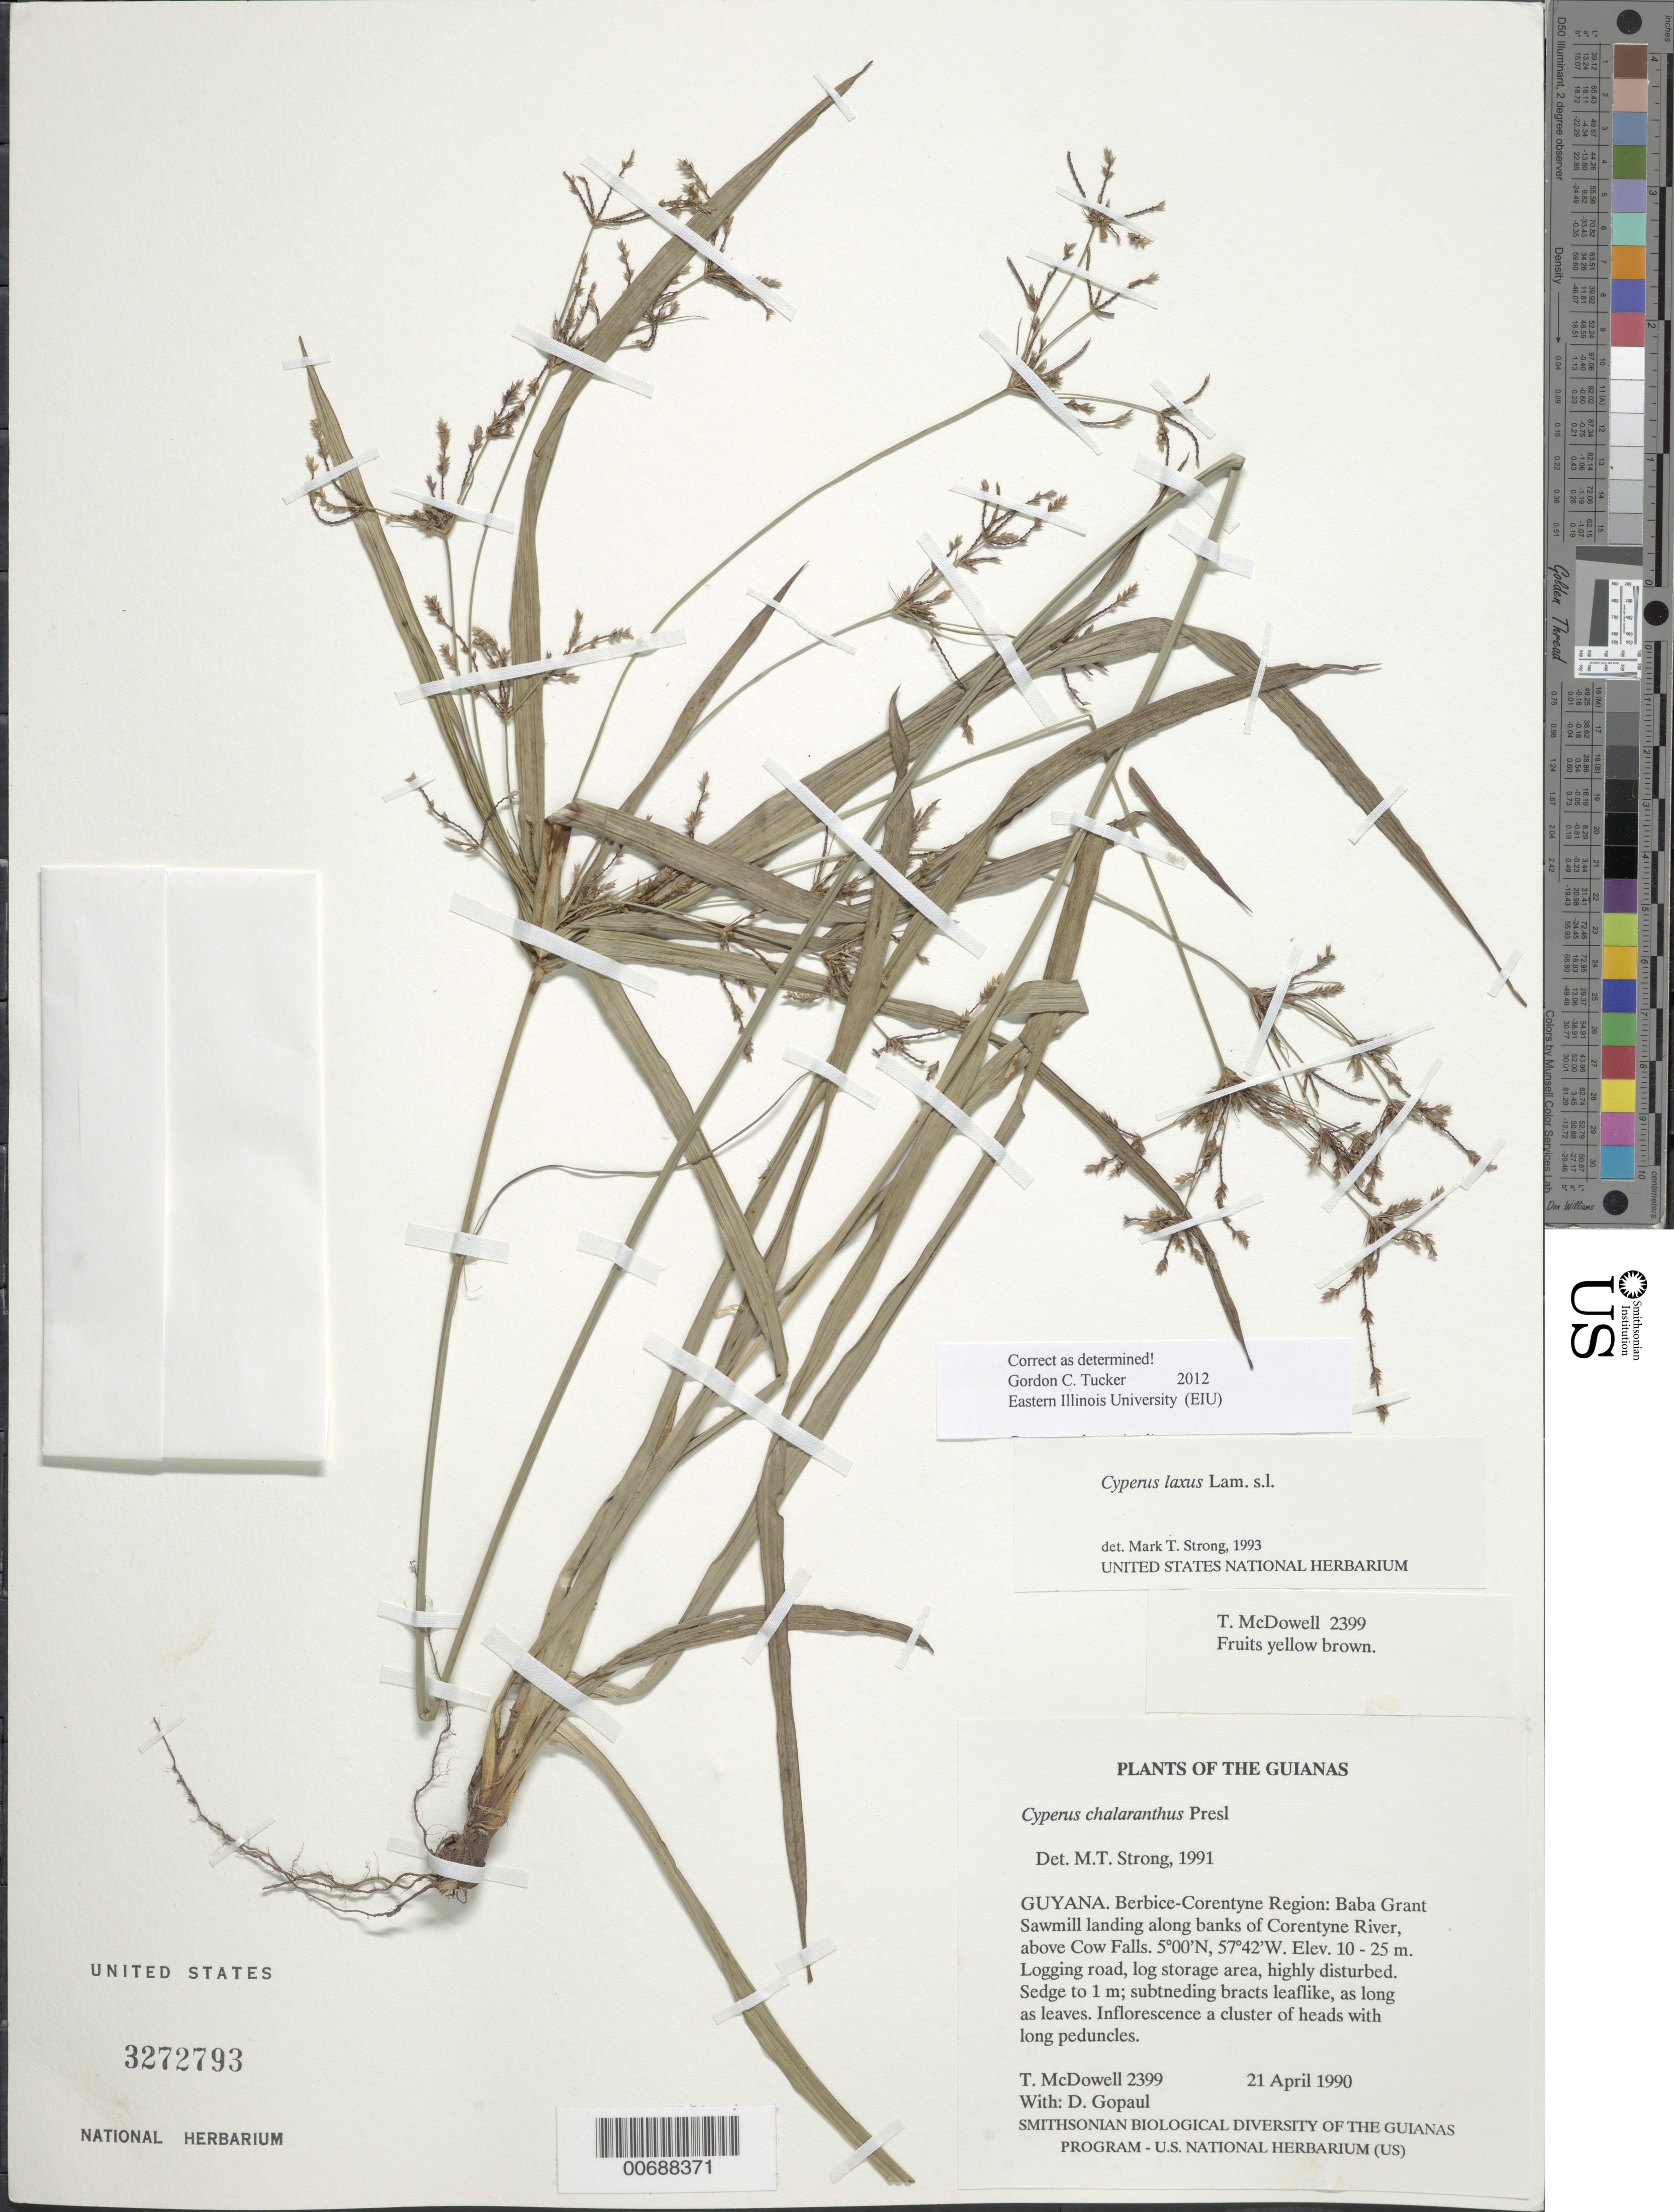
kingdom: Plantae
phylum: Tracheophyta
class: Liliopsida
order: Poales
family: Cyperaceae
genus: Cyperus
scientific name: Cyperus laxus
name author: Lam.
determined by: Tucker, G. C.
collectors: T. McDowell & D. Gopaul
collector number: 2399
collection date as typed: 21 April 1990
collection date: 1990-04-21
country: Guyana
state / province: E. Berbice-Corentyne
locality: Baba Grant Sawmill landing along banks of Corentyne River, above Cow Falls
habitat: Logging road, log storage area, highly disturbed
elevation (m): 10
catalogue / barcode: US 3272793